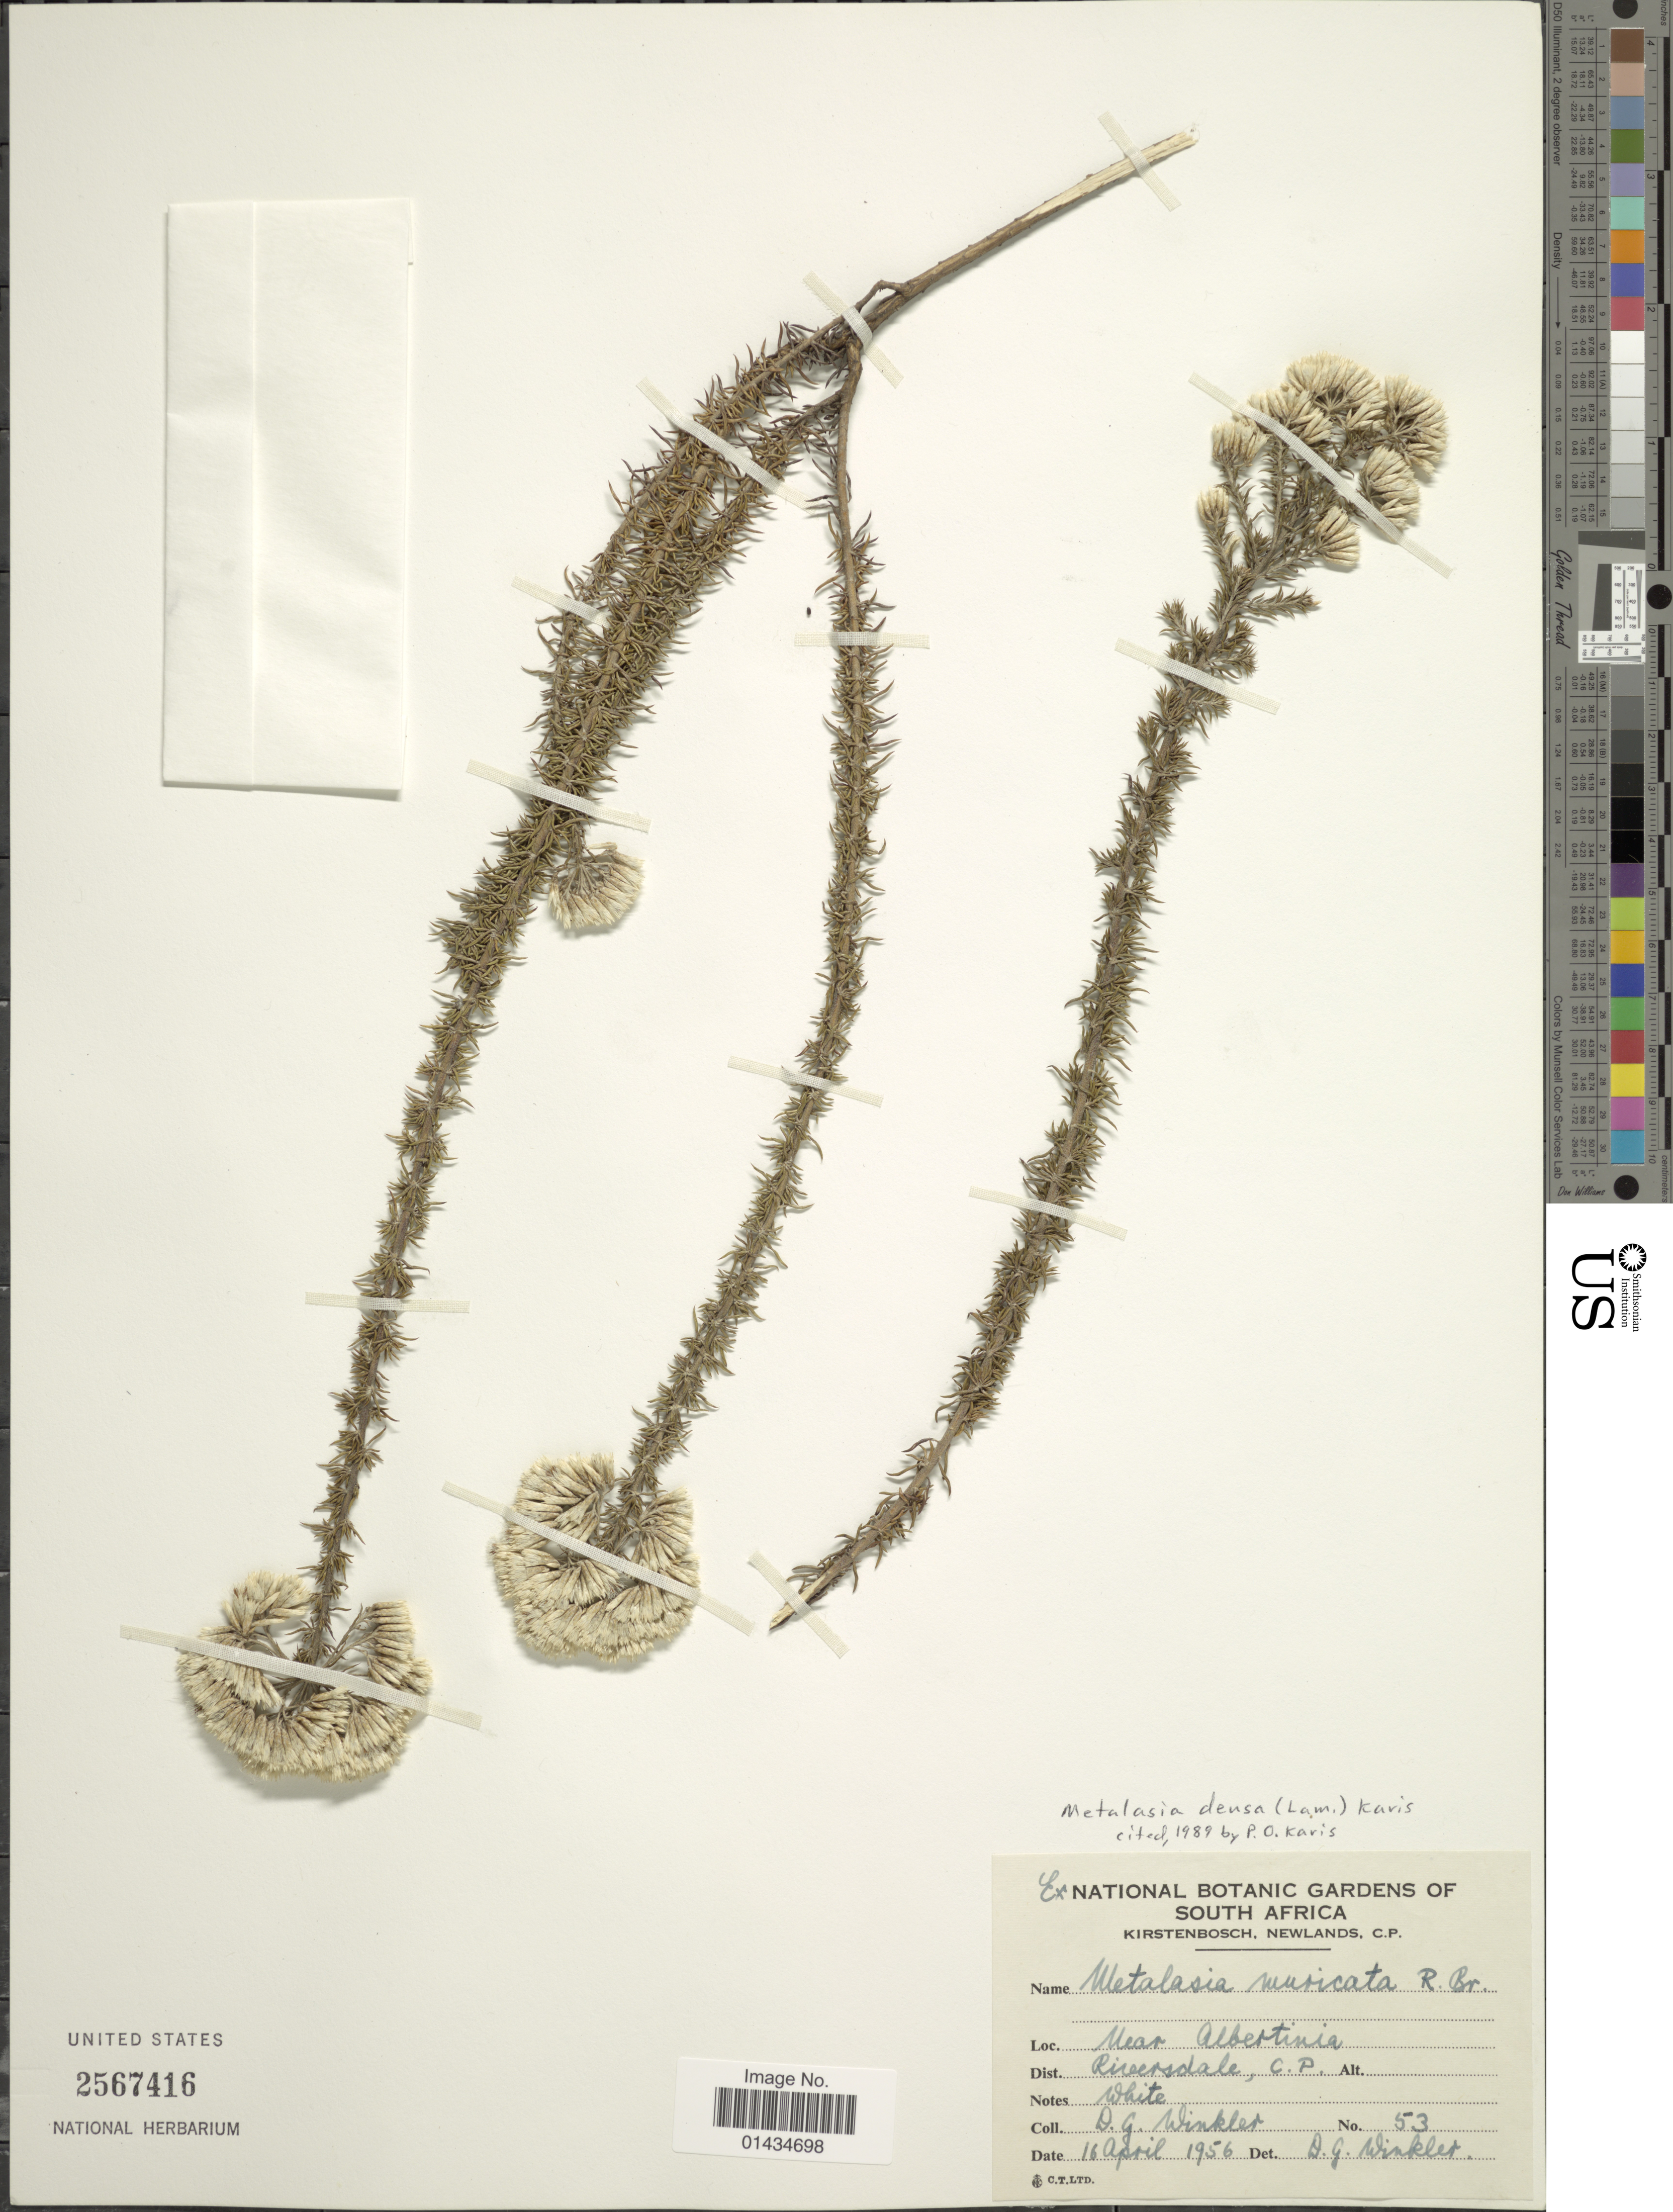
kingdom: Plantae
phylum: Tracheophyta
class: Magnoliopsida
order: Asterales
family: Asteraceae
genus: Metalasia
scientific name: Metalasia densa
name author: (Lam.) P.O. Karis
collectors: D. Winkler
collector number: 53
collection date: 1956-04-16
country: South Africa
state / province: Western Cape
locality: Dist. Riversdale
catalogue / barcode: US 2567416